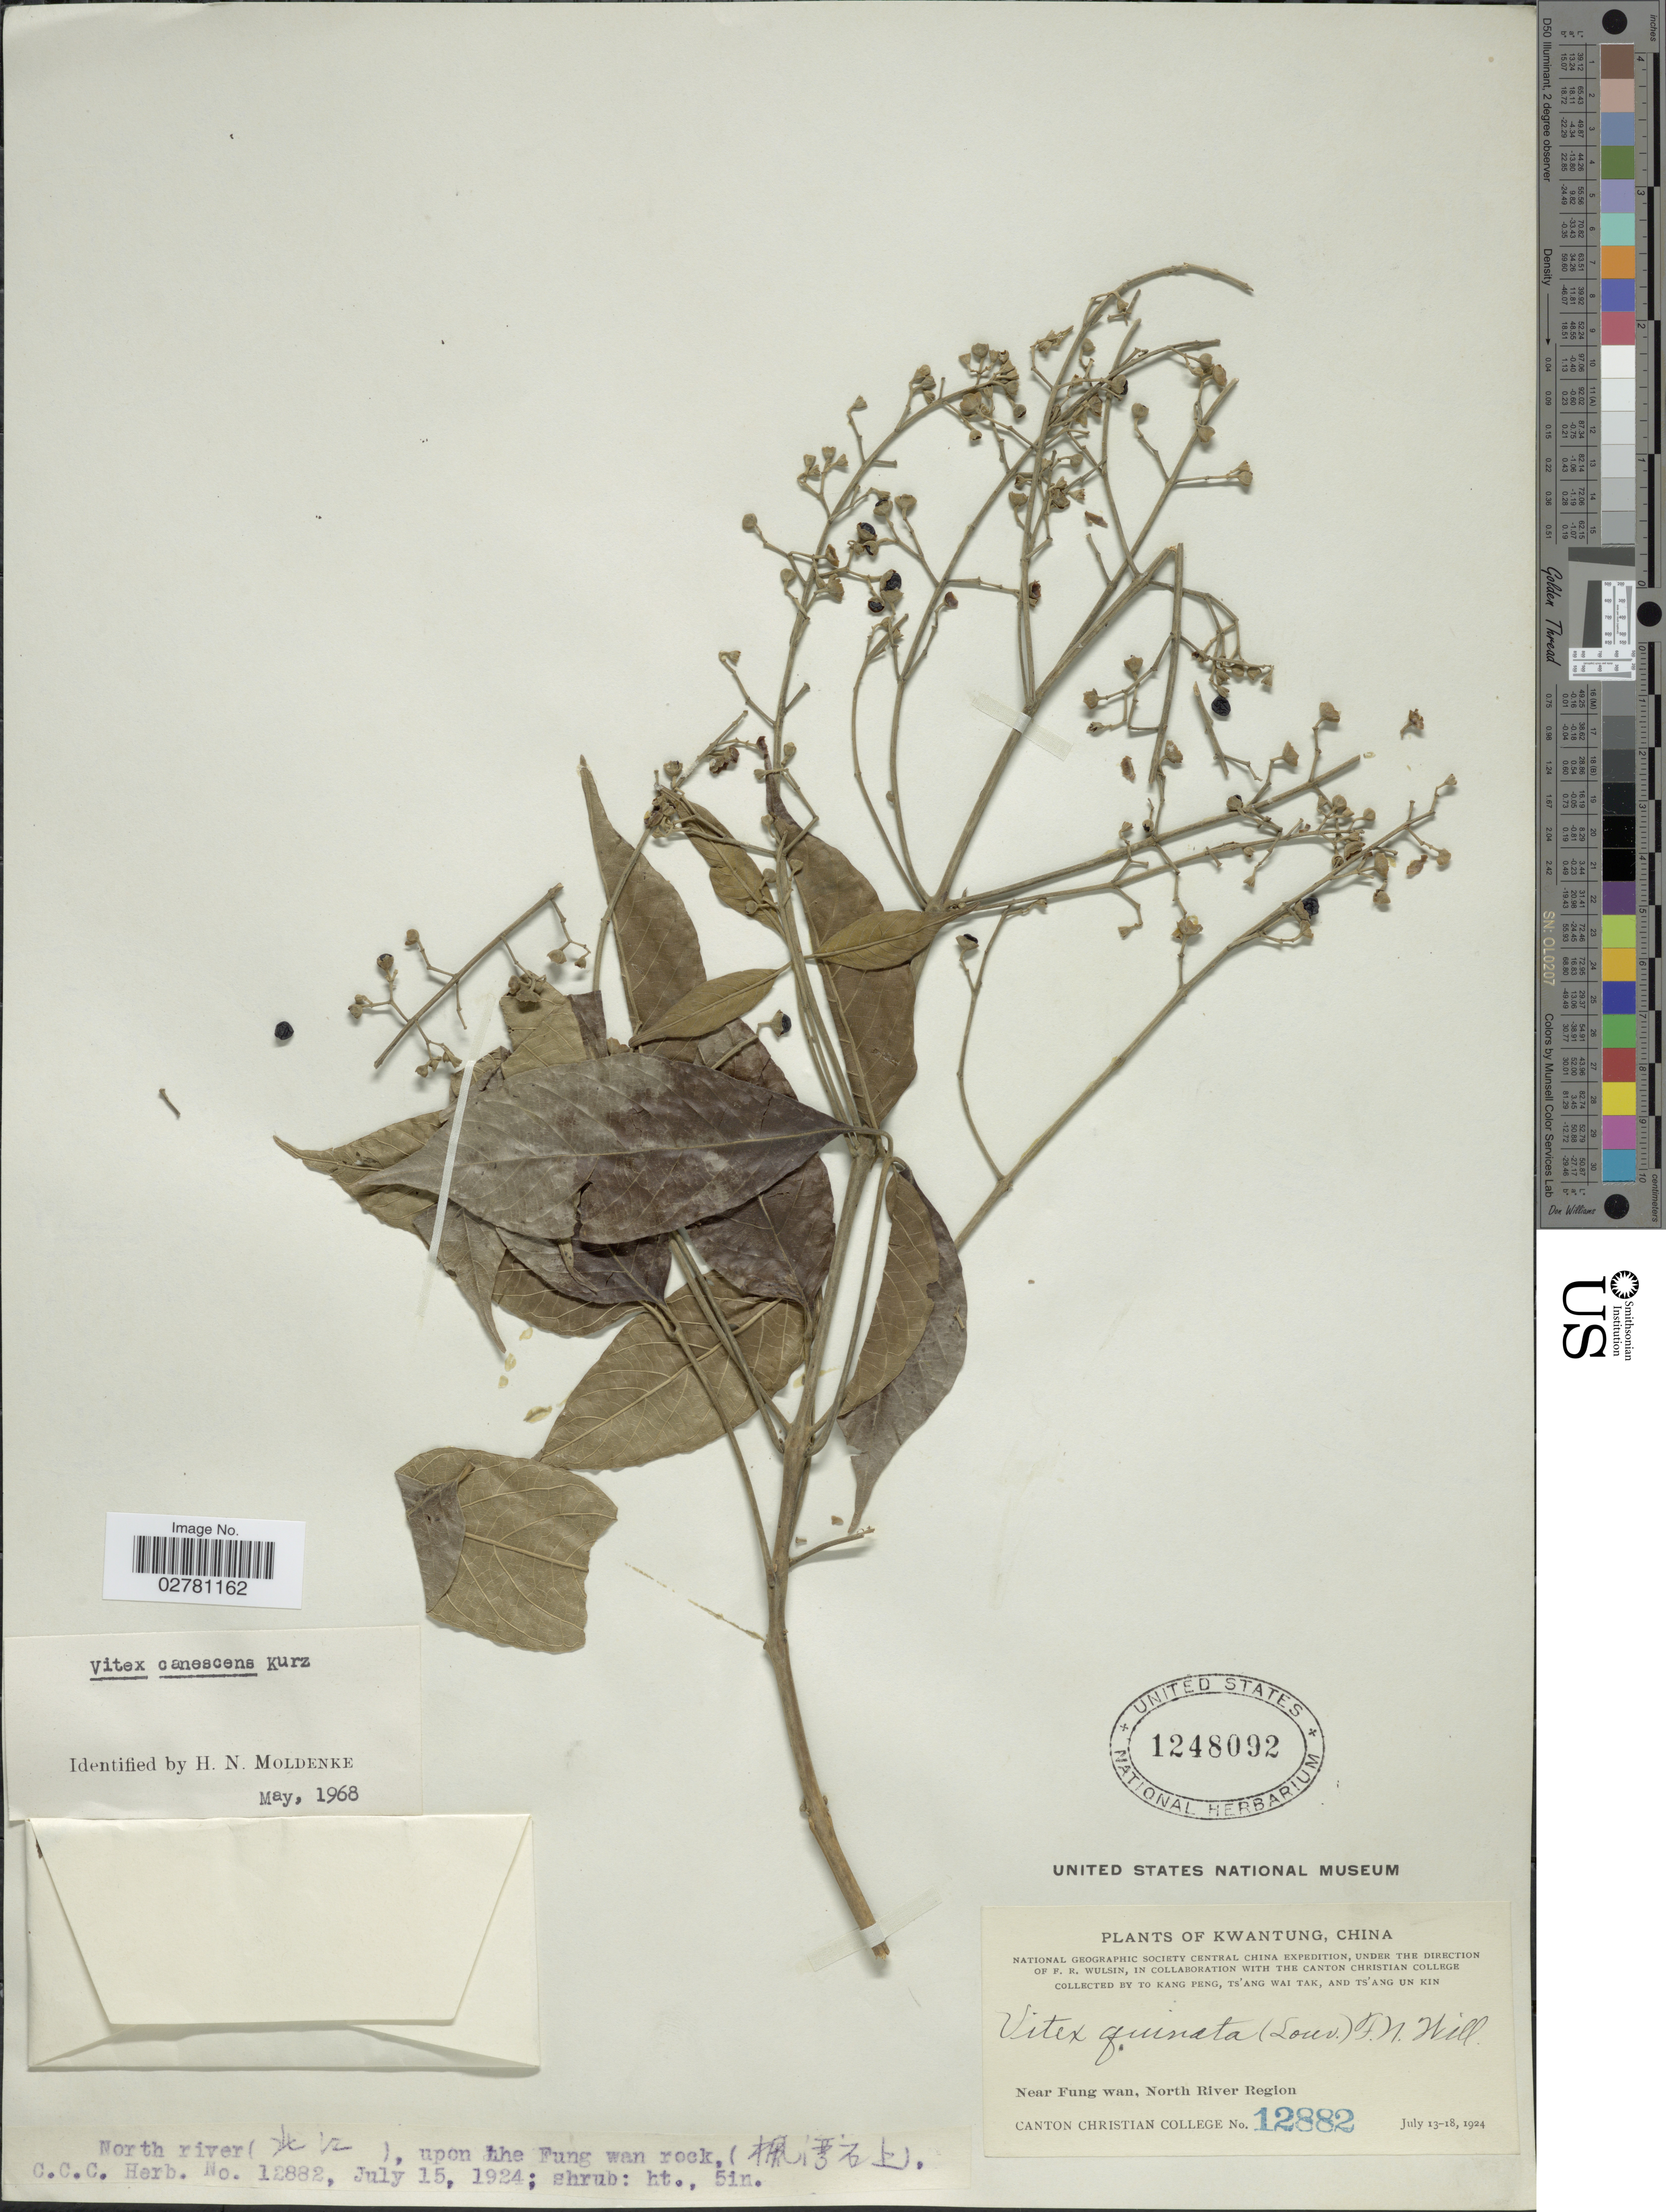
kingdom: Plantae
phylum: Tracheophyta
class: Magnoliopsida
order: Lamiales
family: Lamiaceae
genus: Vitex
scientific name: Vitex canescens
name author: Kurz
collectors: Canton Christian College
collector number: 12882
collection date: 1924-07-13/1924-07-18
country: China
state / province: Guangdong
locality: Kwantung. Near Fung wan, North River Region. Upon the Fung wan rock.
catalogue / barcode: US 1248092